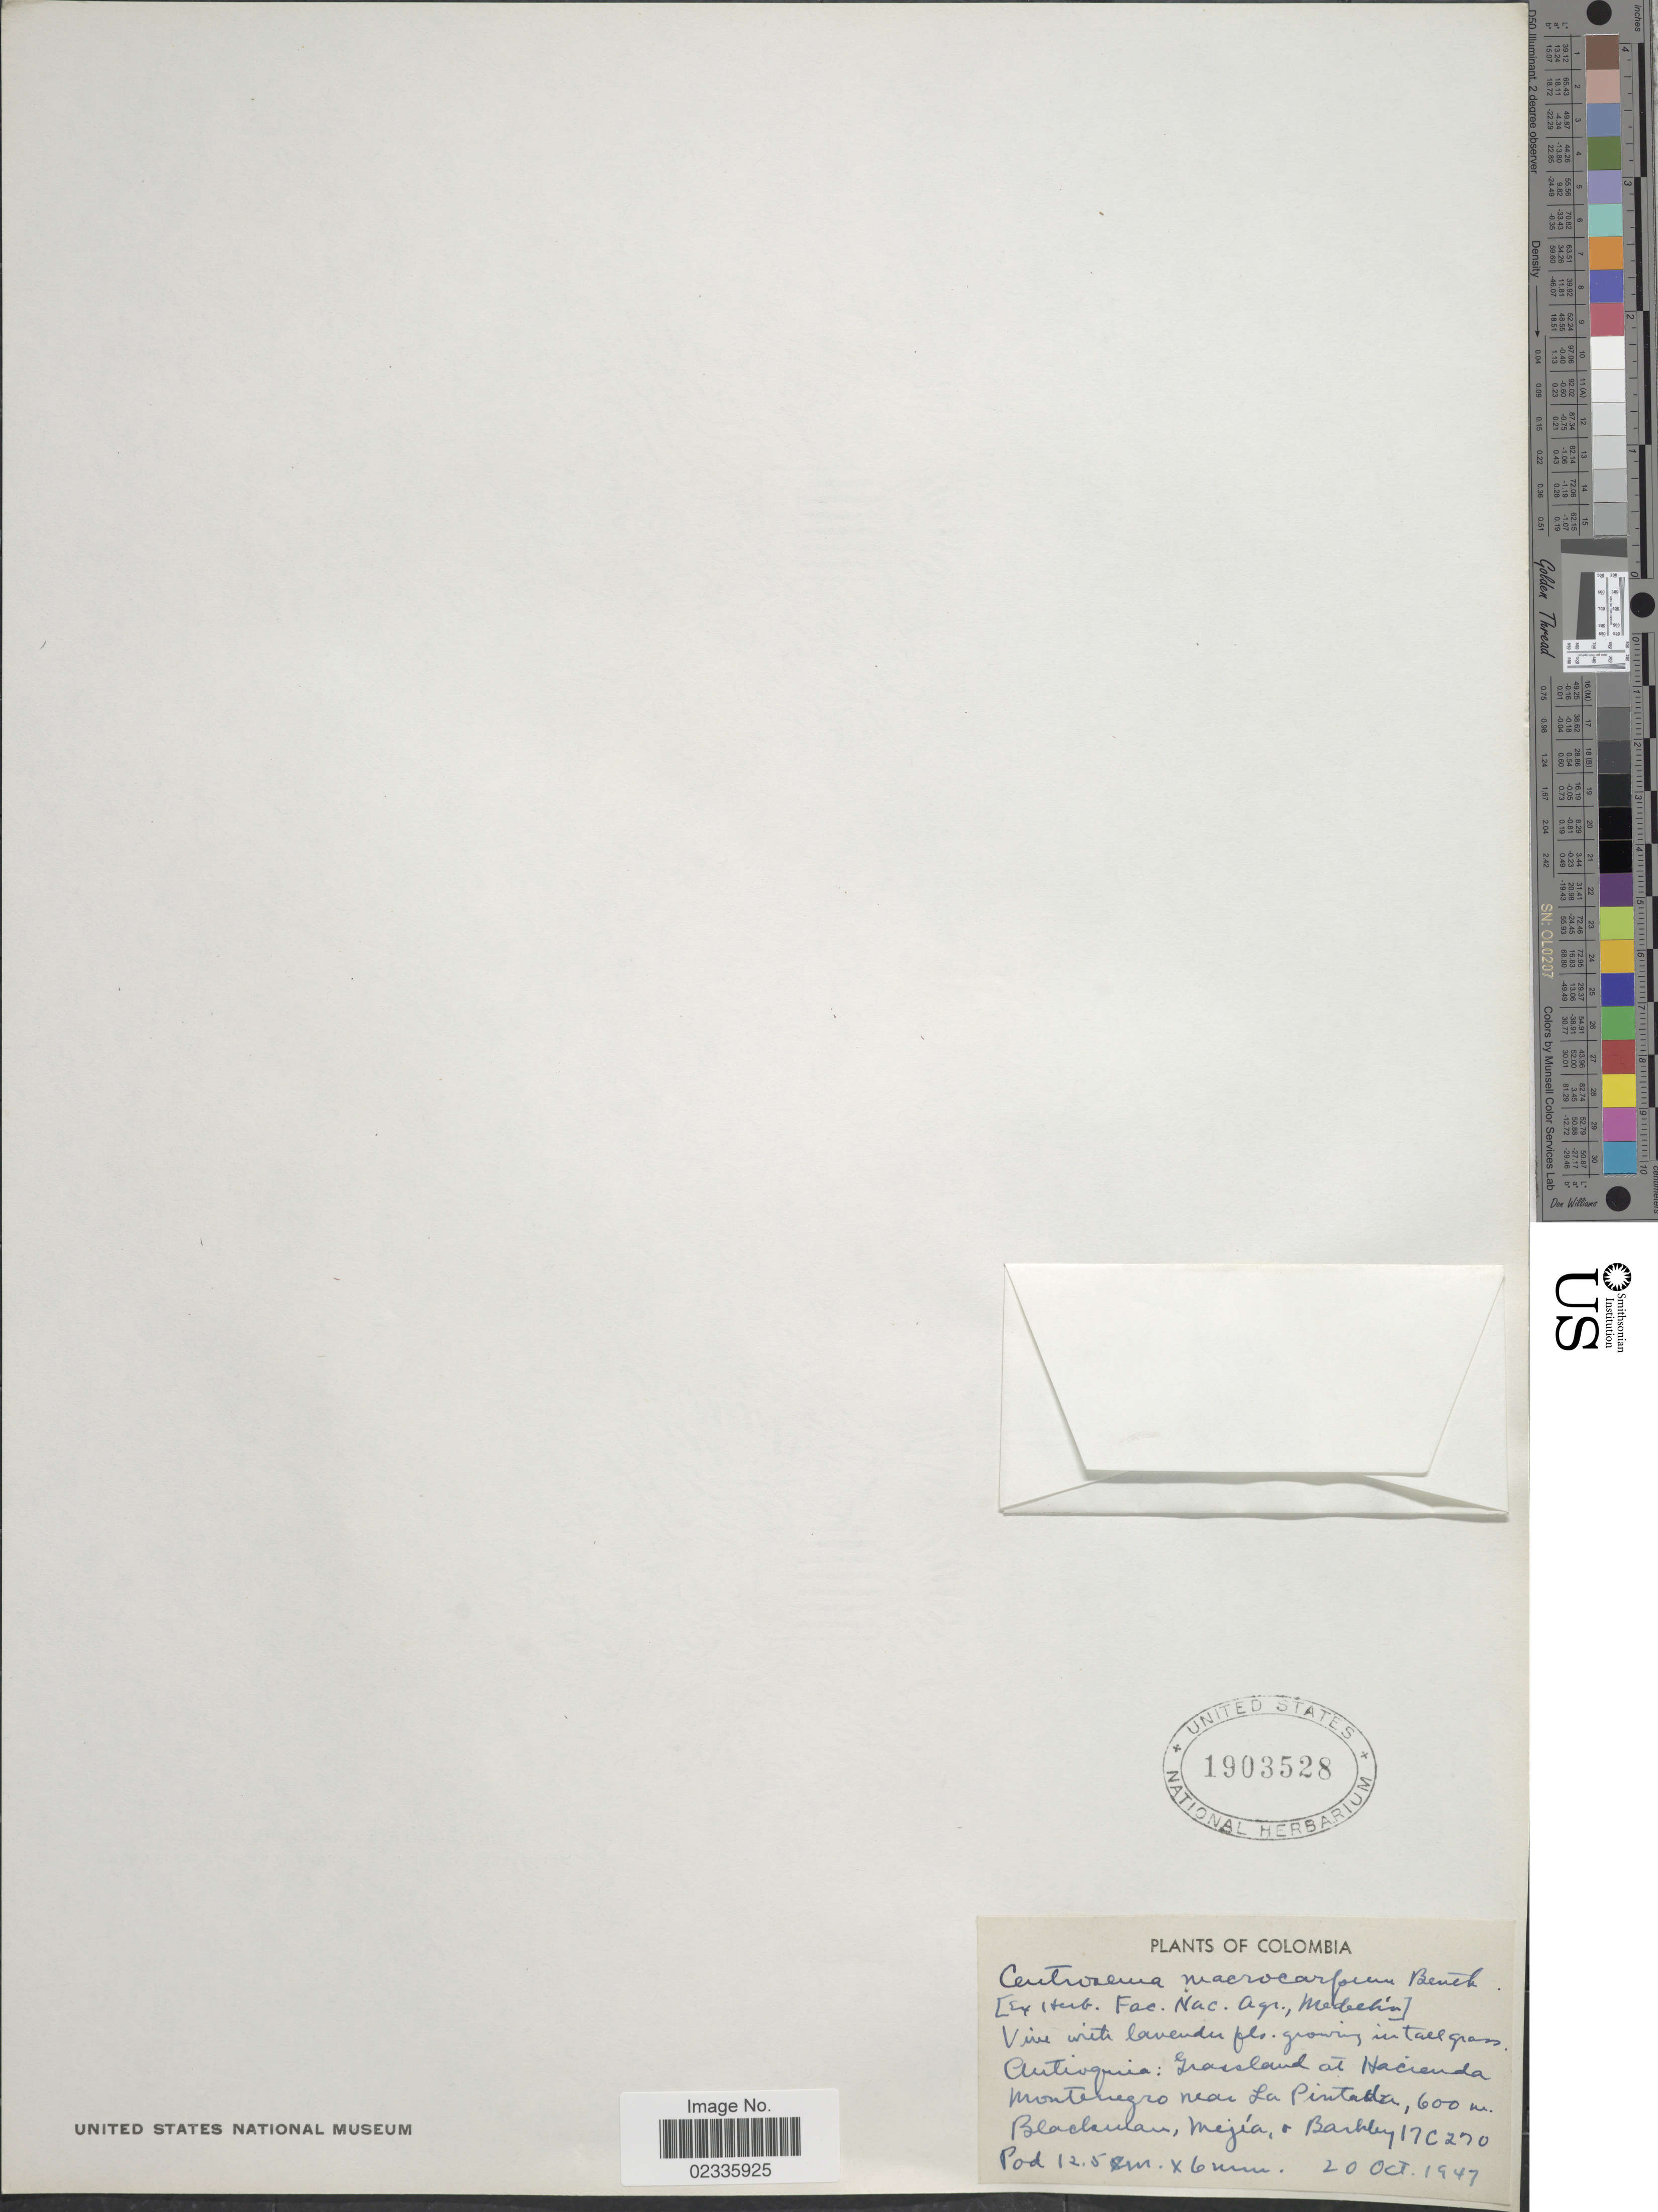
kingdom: Plantae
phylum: Tracheophyta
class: Magnoliopsida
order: Fabales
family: Fabaceae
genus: Centrosema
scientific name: Centrosema macrocarpum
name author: Benth.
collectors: C. Blackman, -. Mejia & -- Barkley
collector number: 17C270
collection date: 1947-10-20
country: Colombia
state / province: Antioquia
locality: Hacienda Montenegro near La Pintada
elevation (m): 600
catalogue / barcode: US 1903528